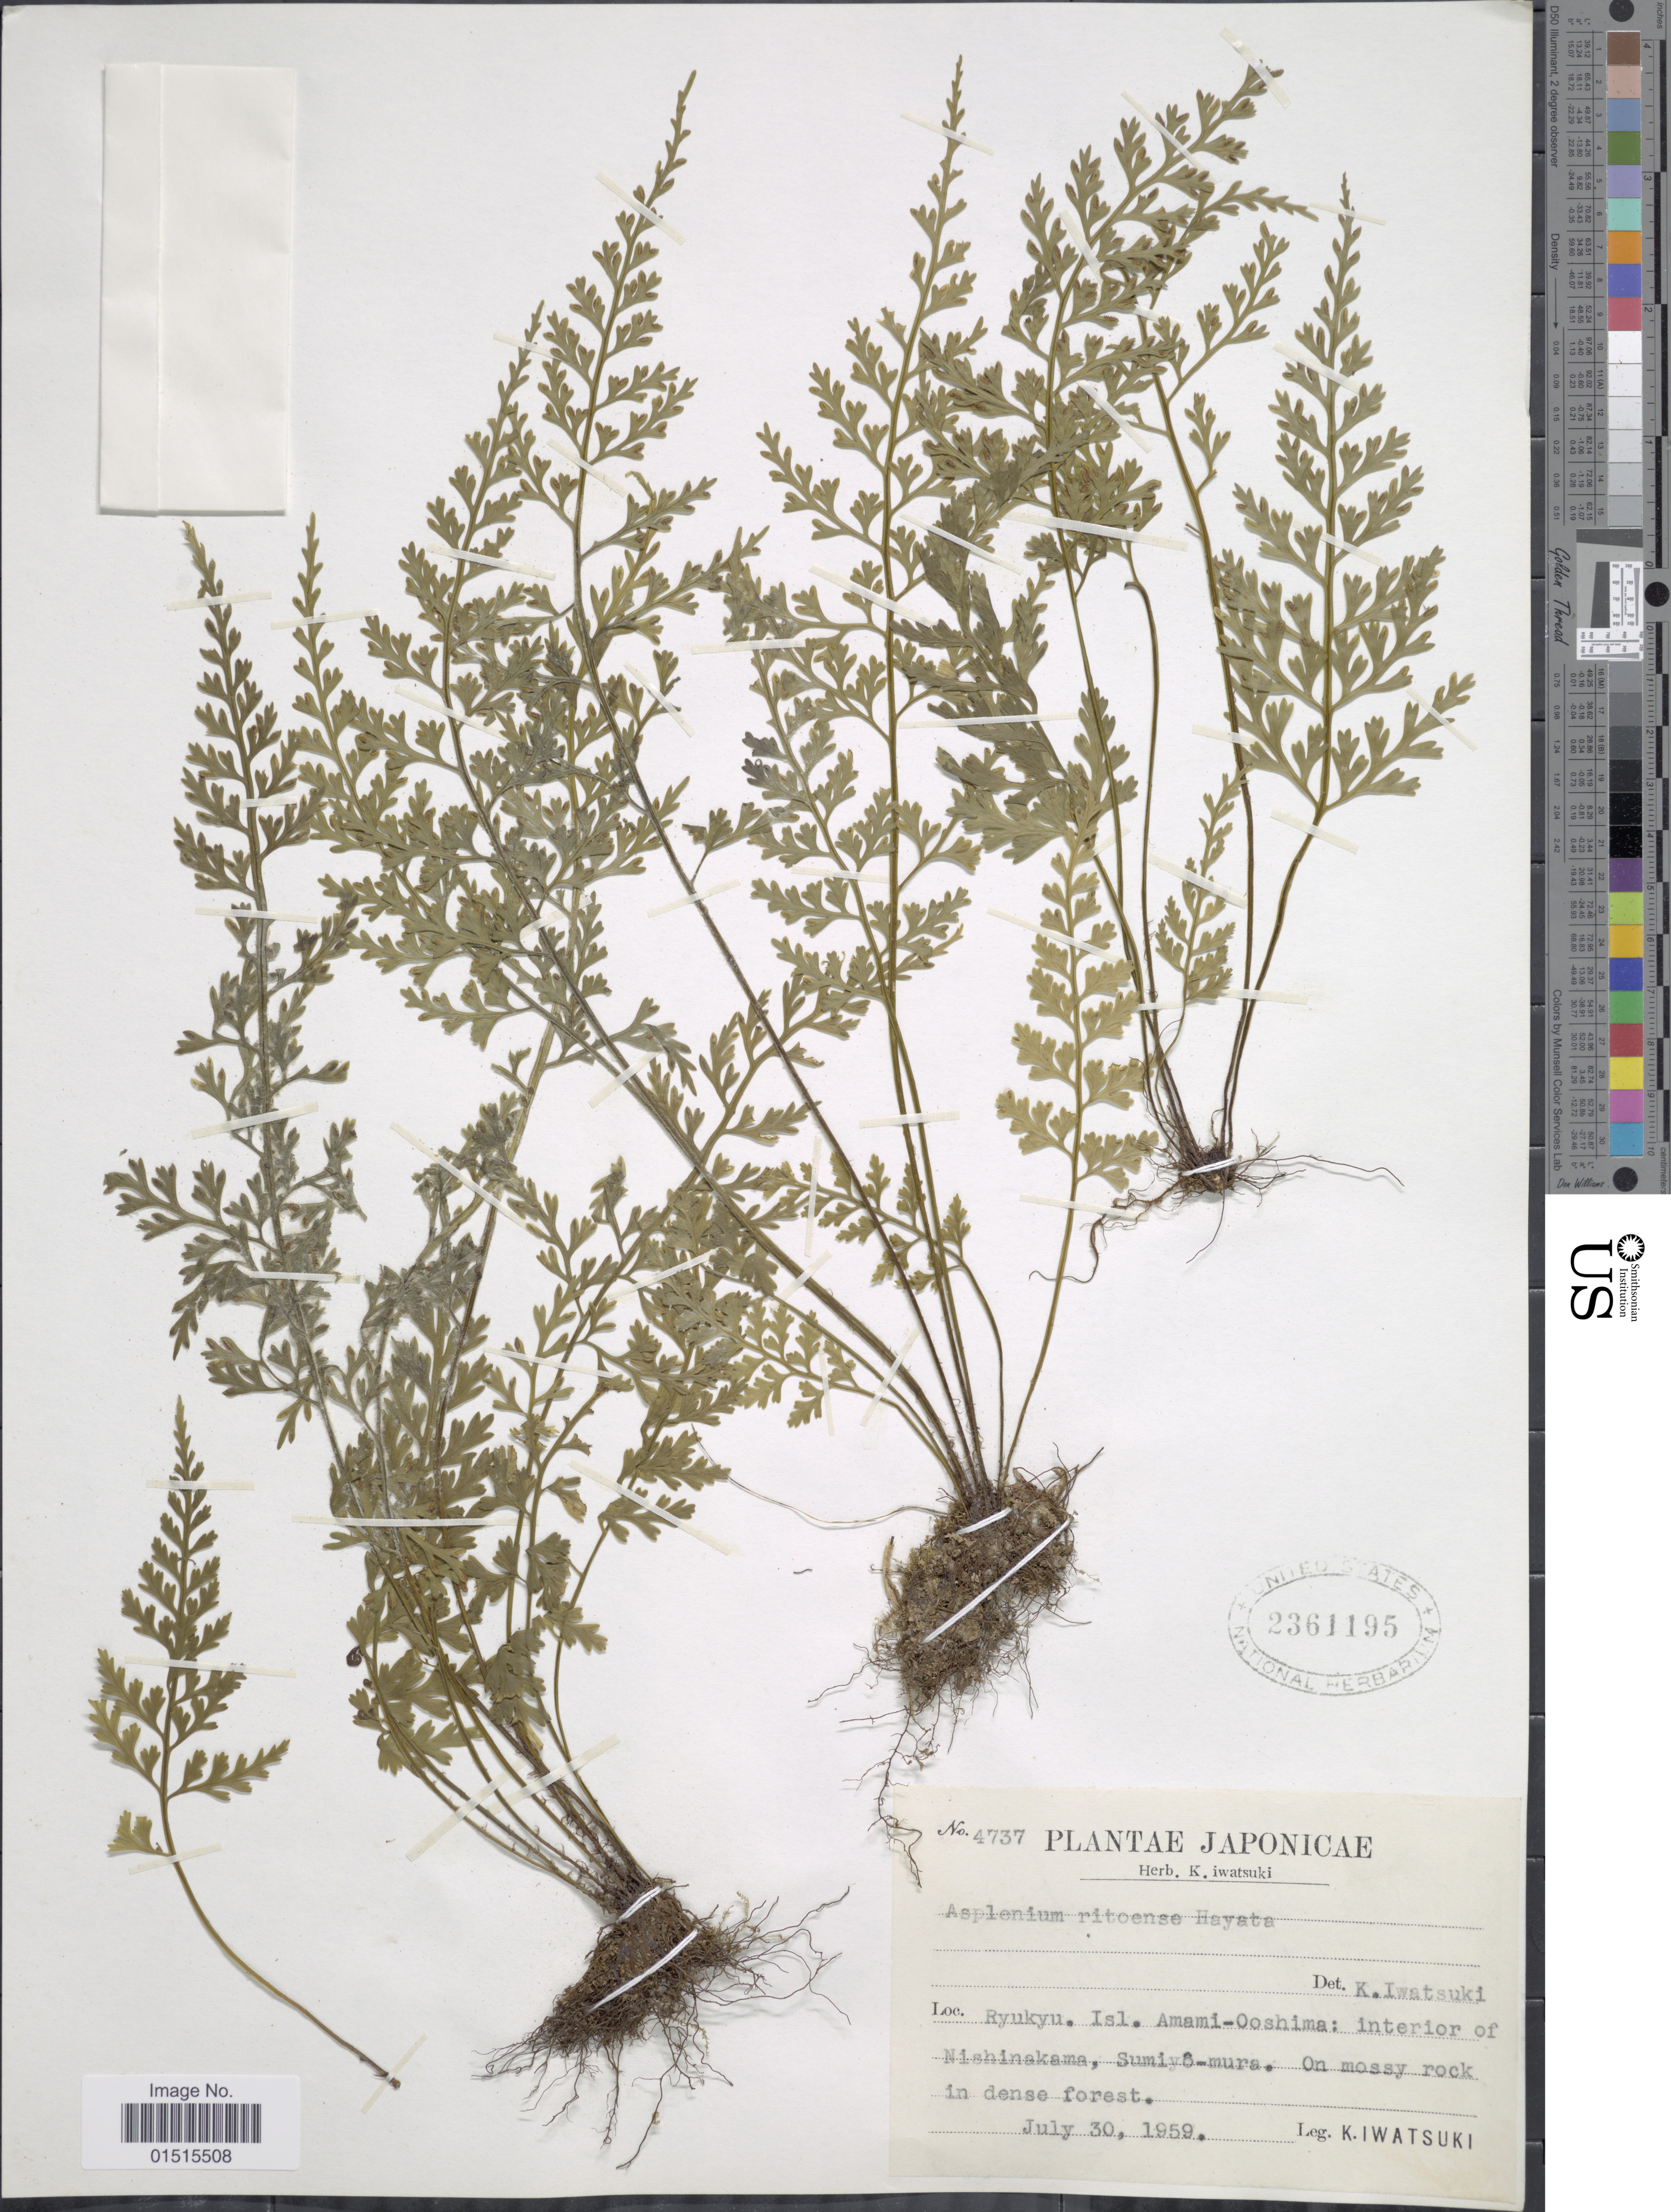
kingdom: Plantae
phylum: Tracheophyta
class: Polypodiopsida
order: Polypodiales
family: Aspleniaceae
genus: Asplenium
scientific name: Asplenium ritoense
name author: Hayata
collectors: K. Iwatsuki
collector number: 4737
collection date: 1959-07-30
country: Japan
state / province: Okinawa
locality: Ryukyu. Isl. Amami-Ooshima: interior of Nishinakama, Sumiyo-mura. On mossy rock in dense forest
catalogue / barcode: US 2361195